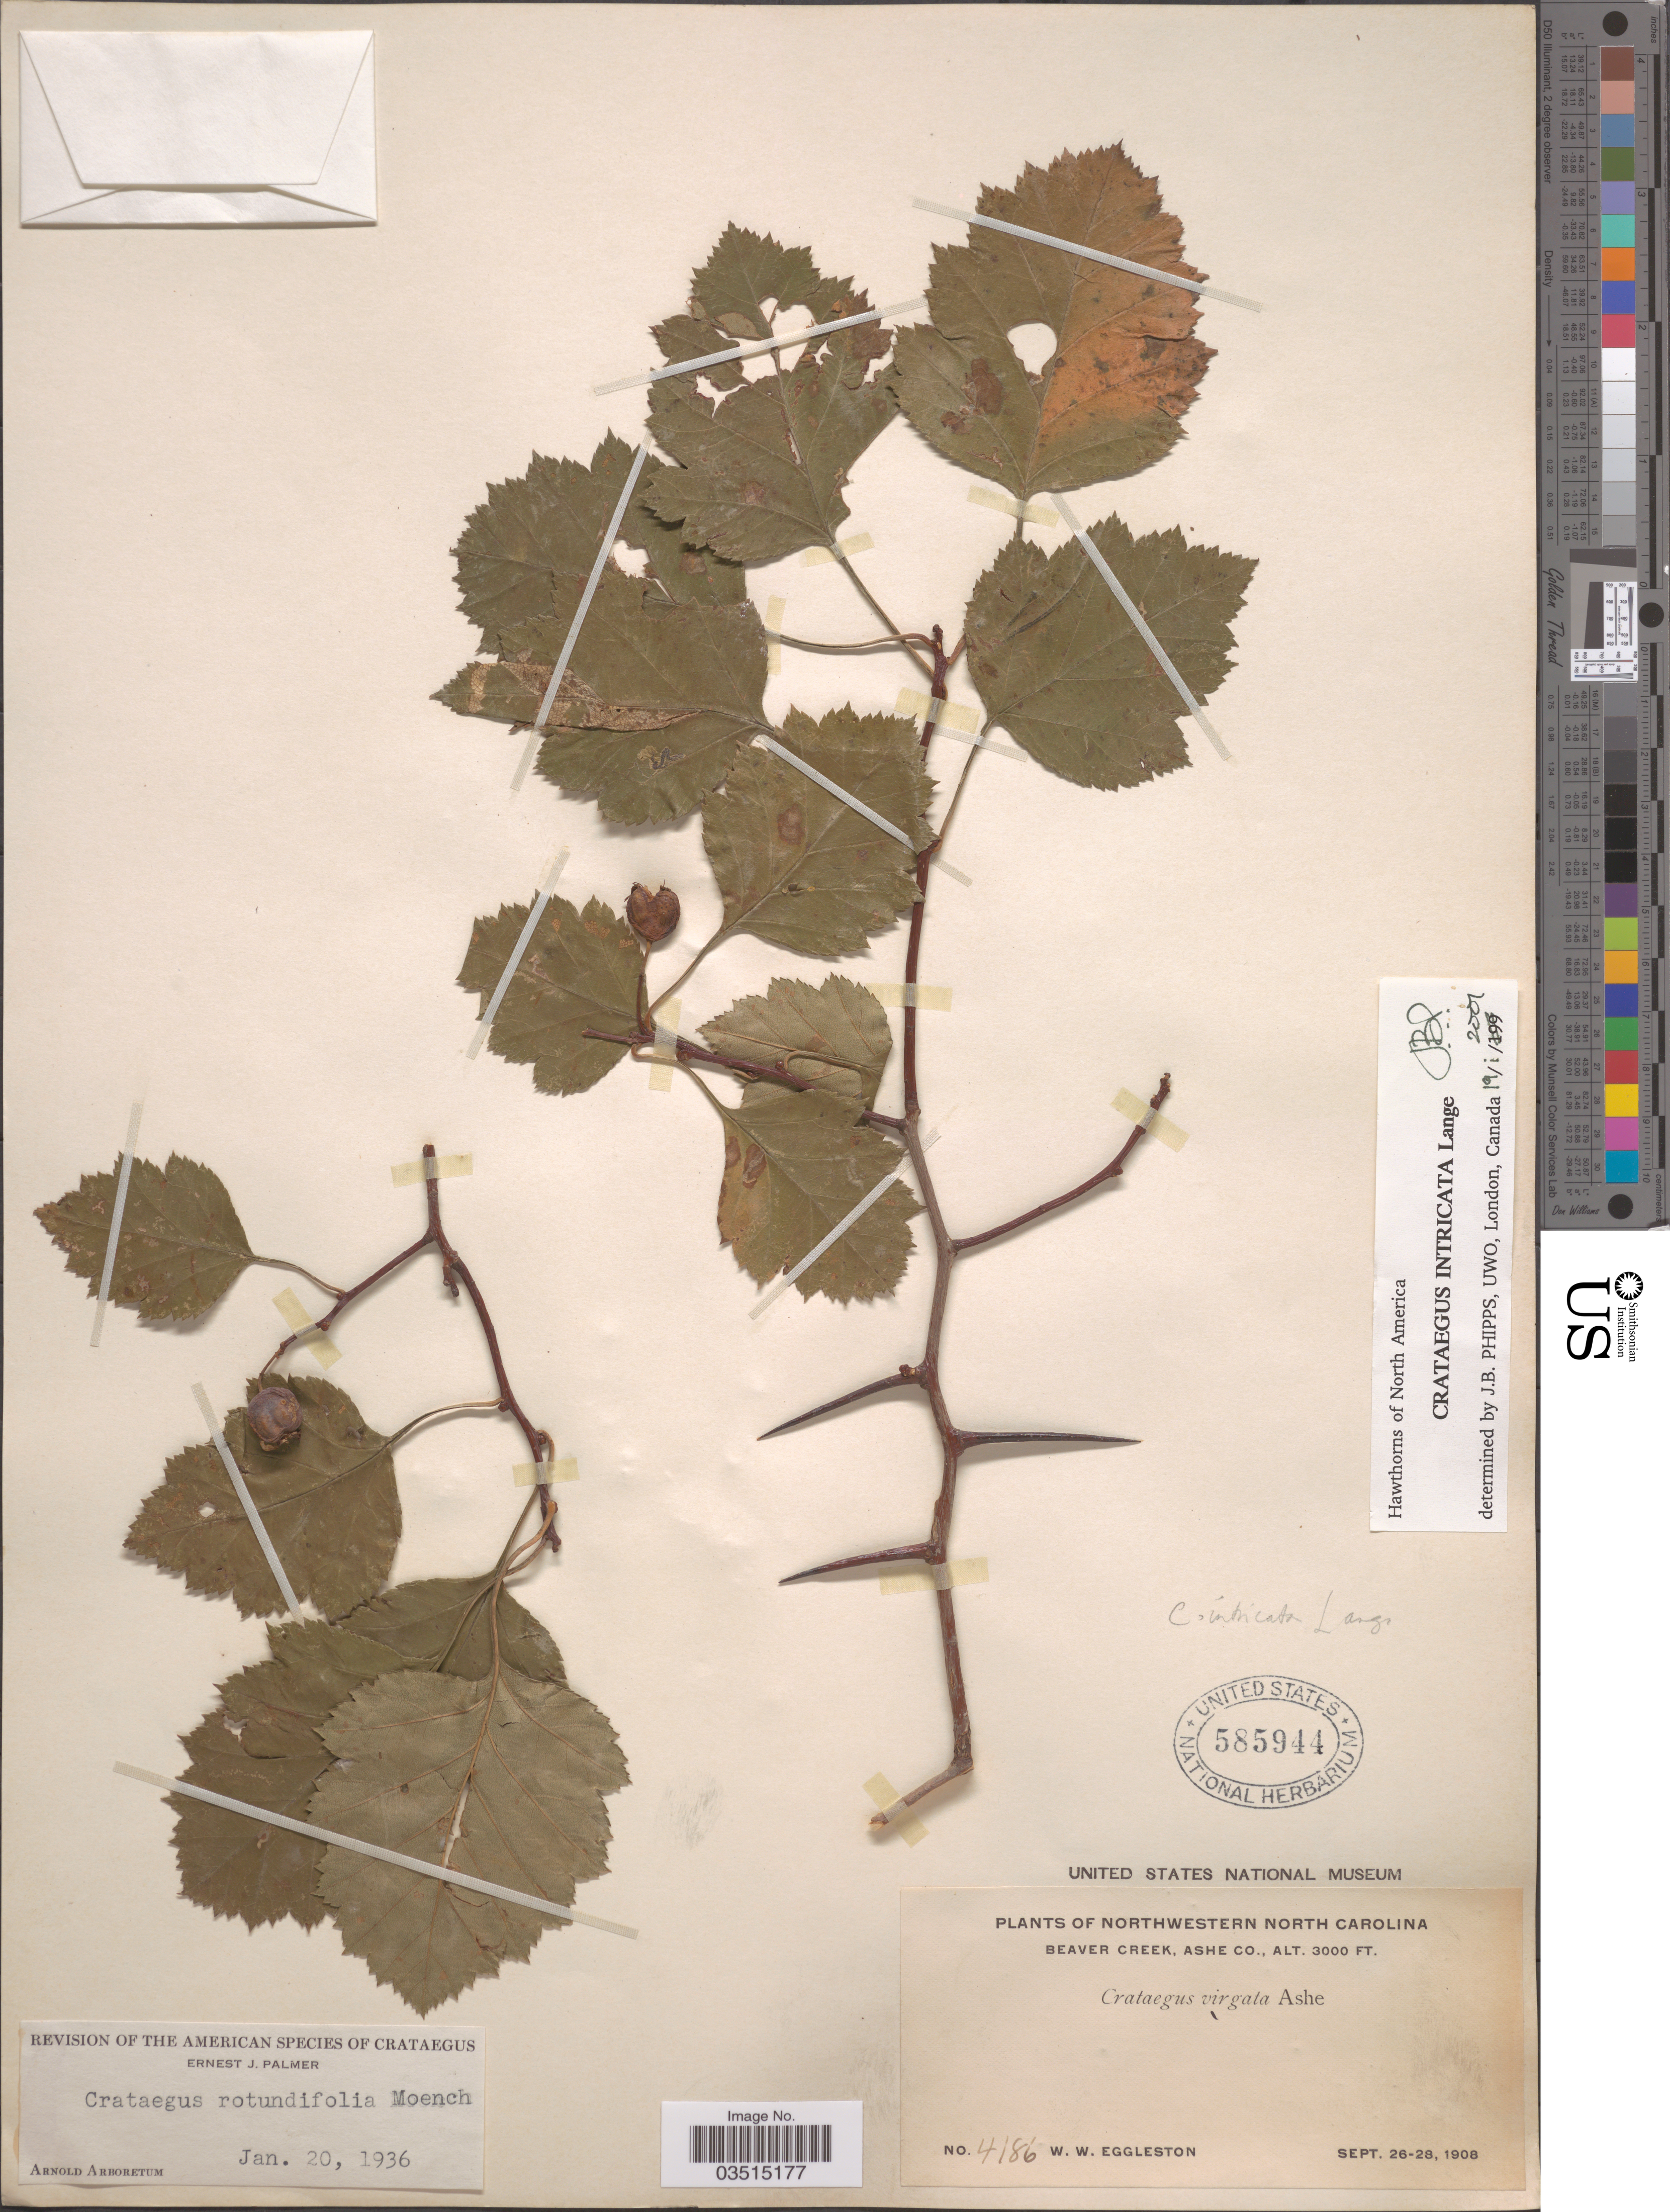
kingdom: Plantae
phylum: Tracheophyta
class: Magnoliopsida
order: Rosales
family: Rosaceae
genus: Crataegus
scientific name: Crataegus intricata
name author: Lange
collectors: W. W. Eggleston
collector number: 4186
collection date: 1908-09-26/1908-09-28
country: United States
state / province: North Carolina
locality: Northwestern North Carolina. Beaver Creek, Ashe Co.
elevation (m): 914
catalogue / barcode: US 585944